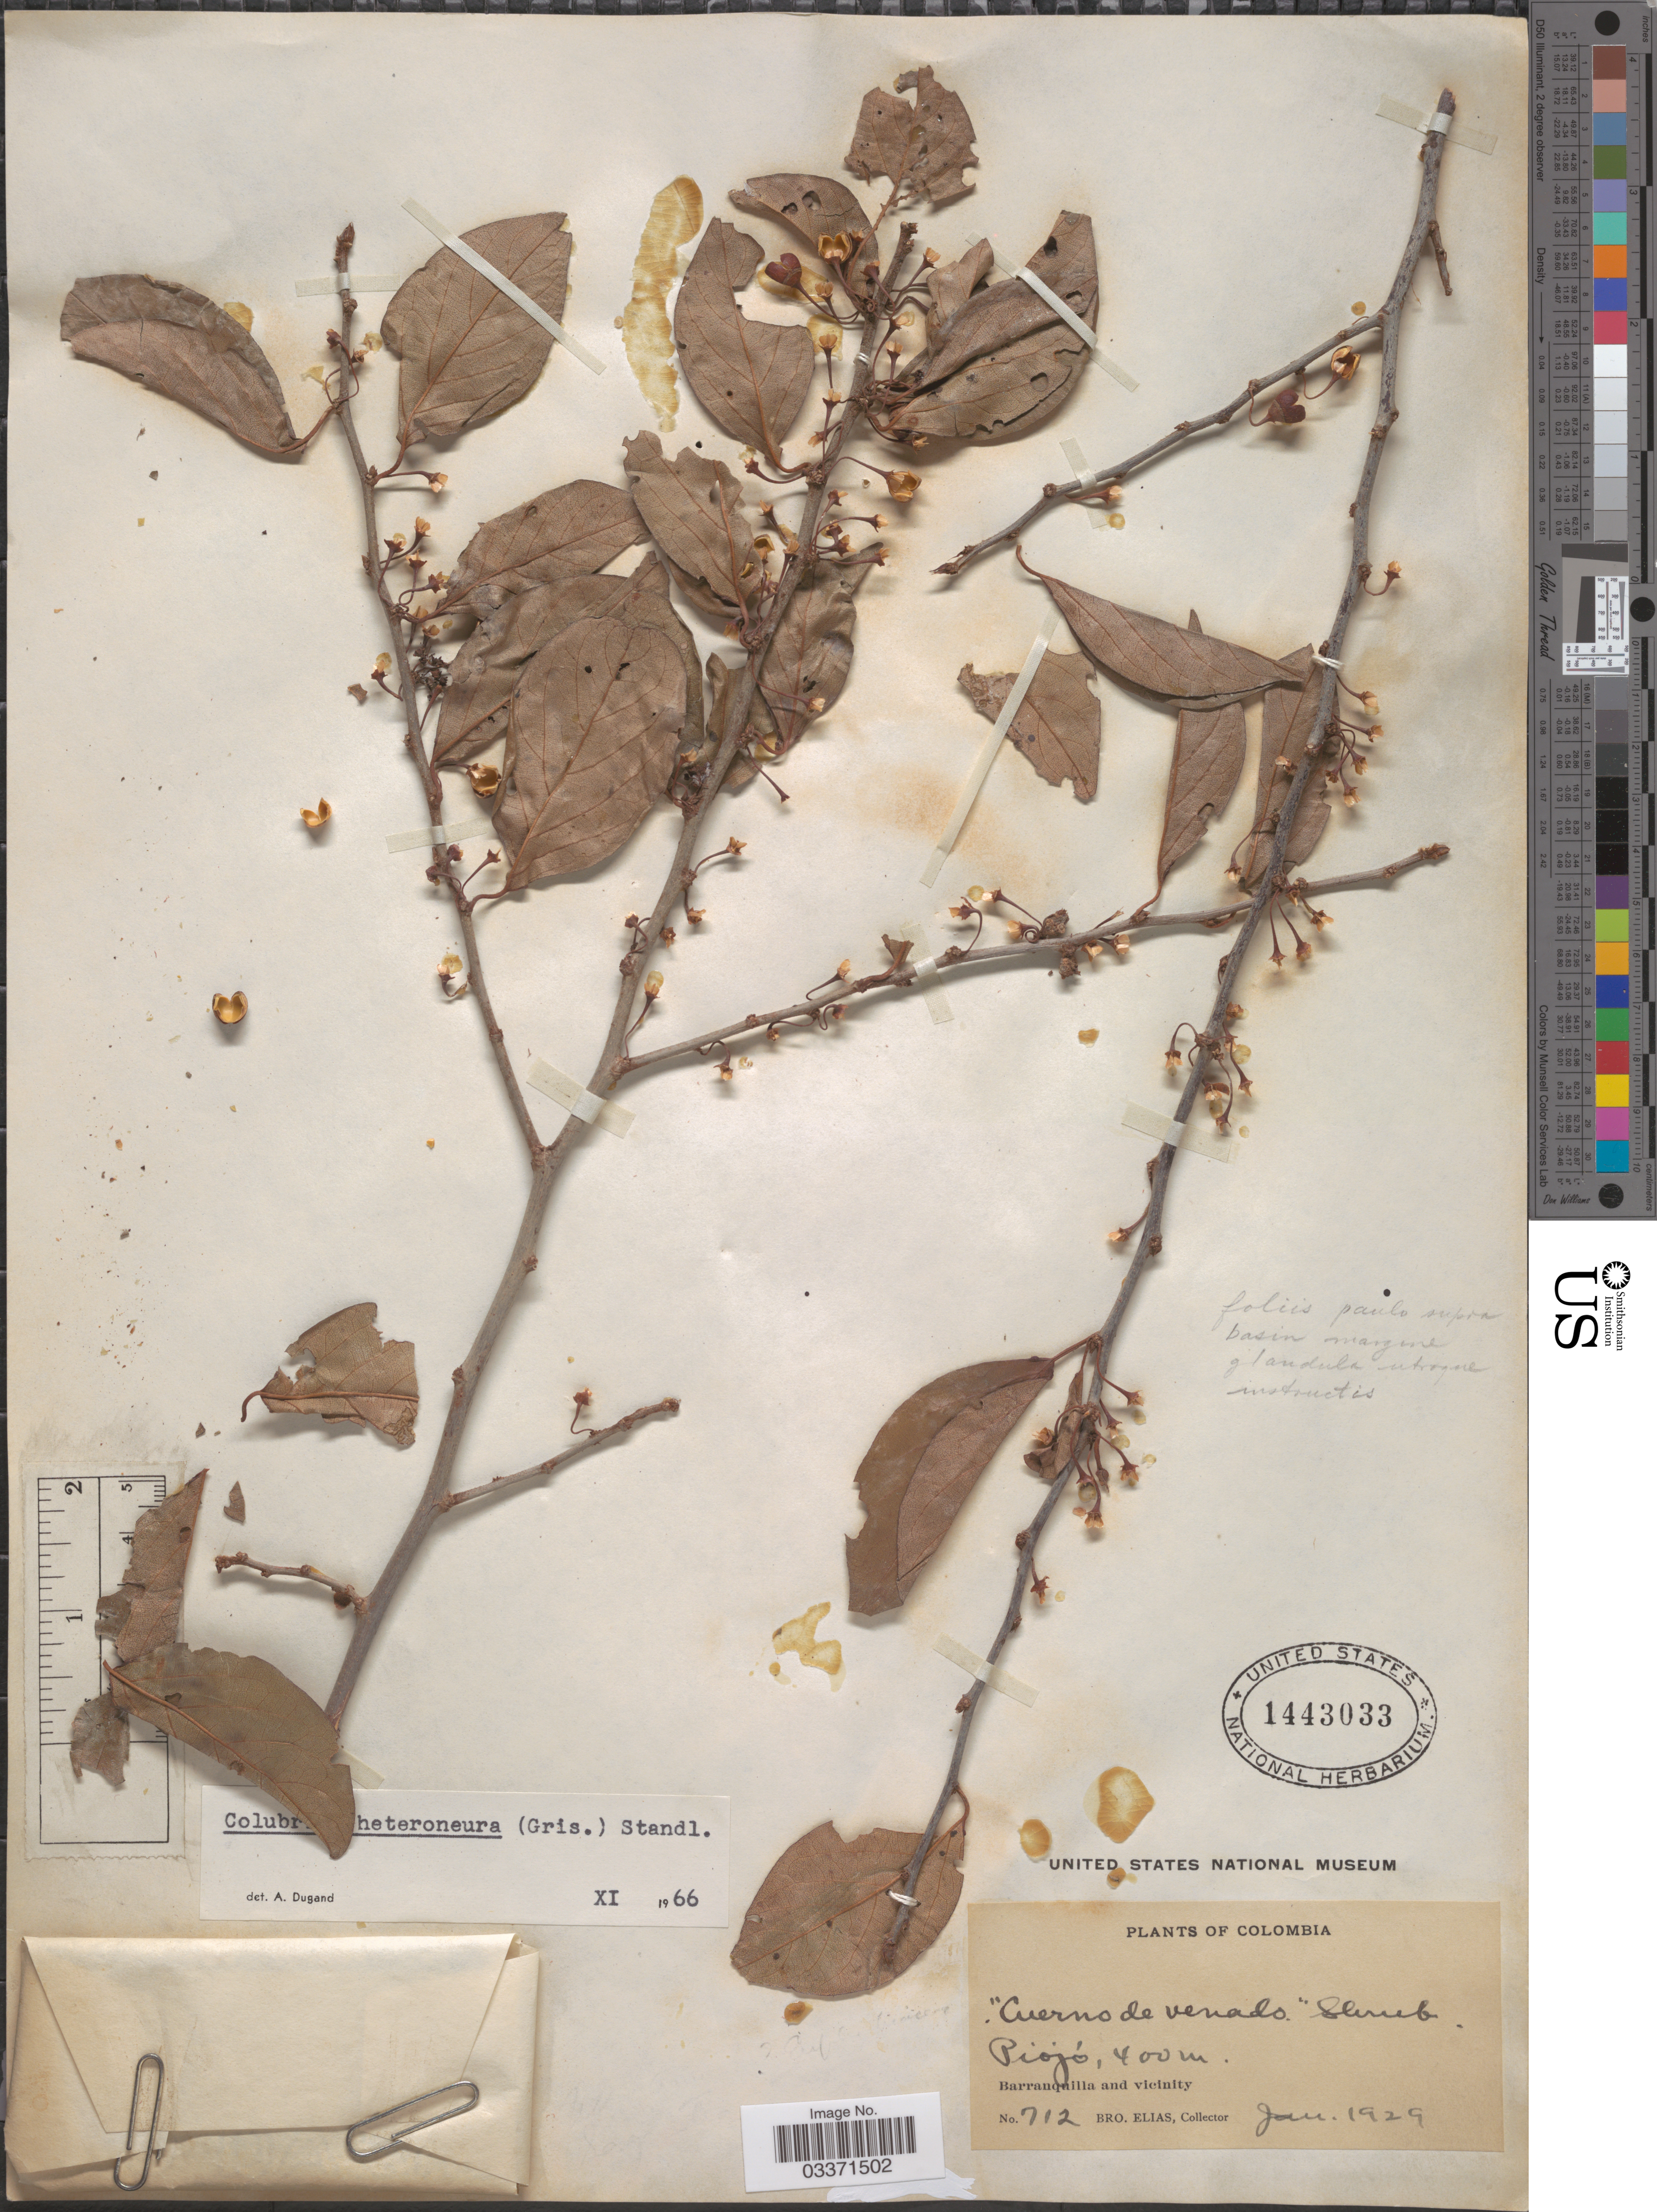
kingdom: Plantae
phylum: Tracheophyta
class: Magnoliopsida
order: Rosales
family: Rhamnaceae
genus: Colubrina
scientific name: Colubrina heteroneura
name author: (Griseb.) Standl.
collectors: Bro. Elias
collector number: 712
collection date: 1929-01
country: Colombia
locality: Piojó. Barranquilla and vicinity.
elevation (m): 400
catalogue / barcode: US 1443033